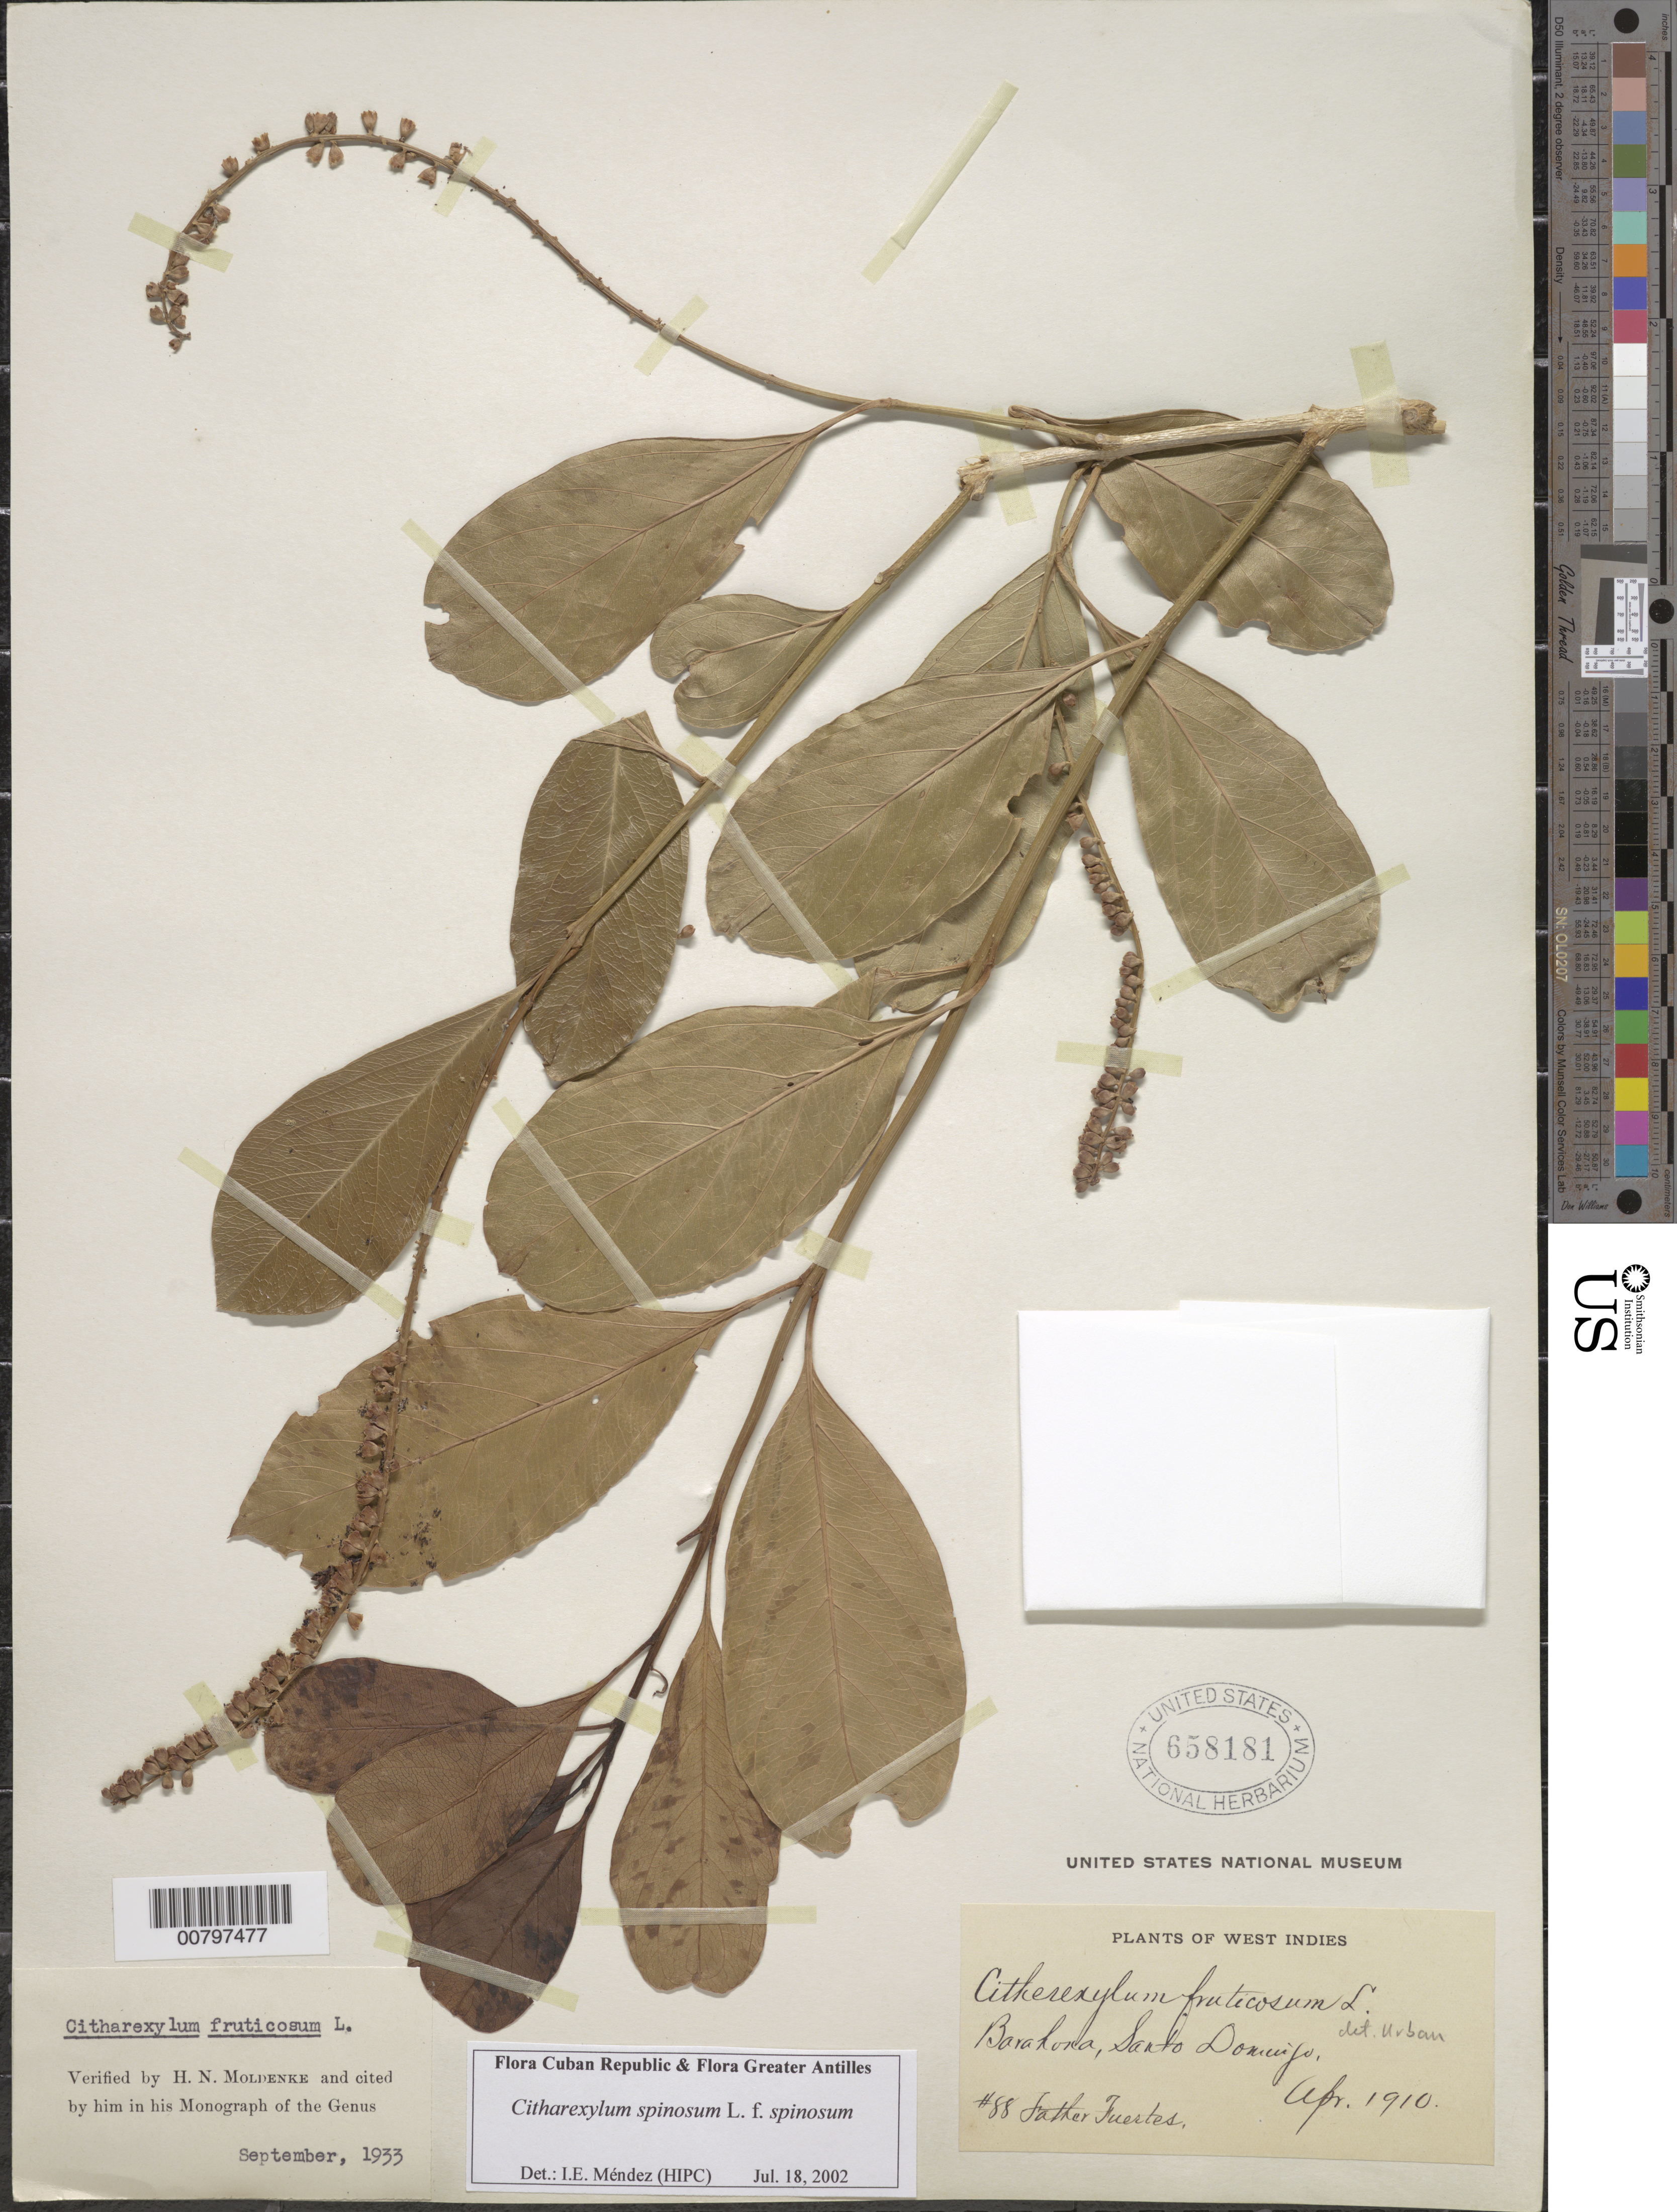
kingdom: Plantae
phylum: Tracheophyta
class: Magnoliopsida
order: Lamiales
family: Verbenaceae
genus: Citharexylum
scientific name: Citharexylum spinosum f. spinosum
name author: L.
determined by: Méndez, Isidro E., (HIPC)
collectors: M. D. Fuertes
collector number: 88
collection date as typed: Apr 1910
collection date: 1910-04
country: Dominican Republic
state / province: Barahona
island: Hispaniola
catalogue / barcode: US 658181